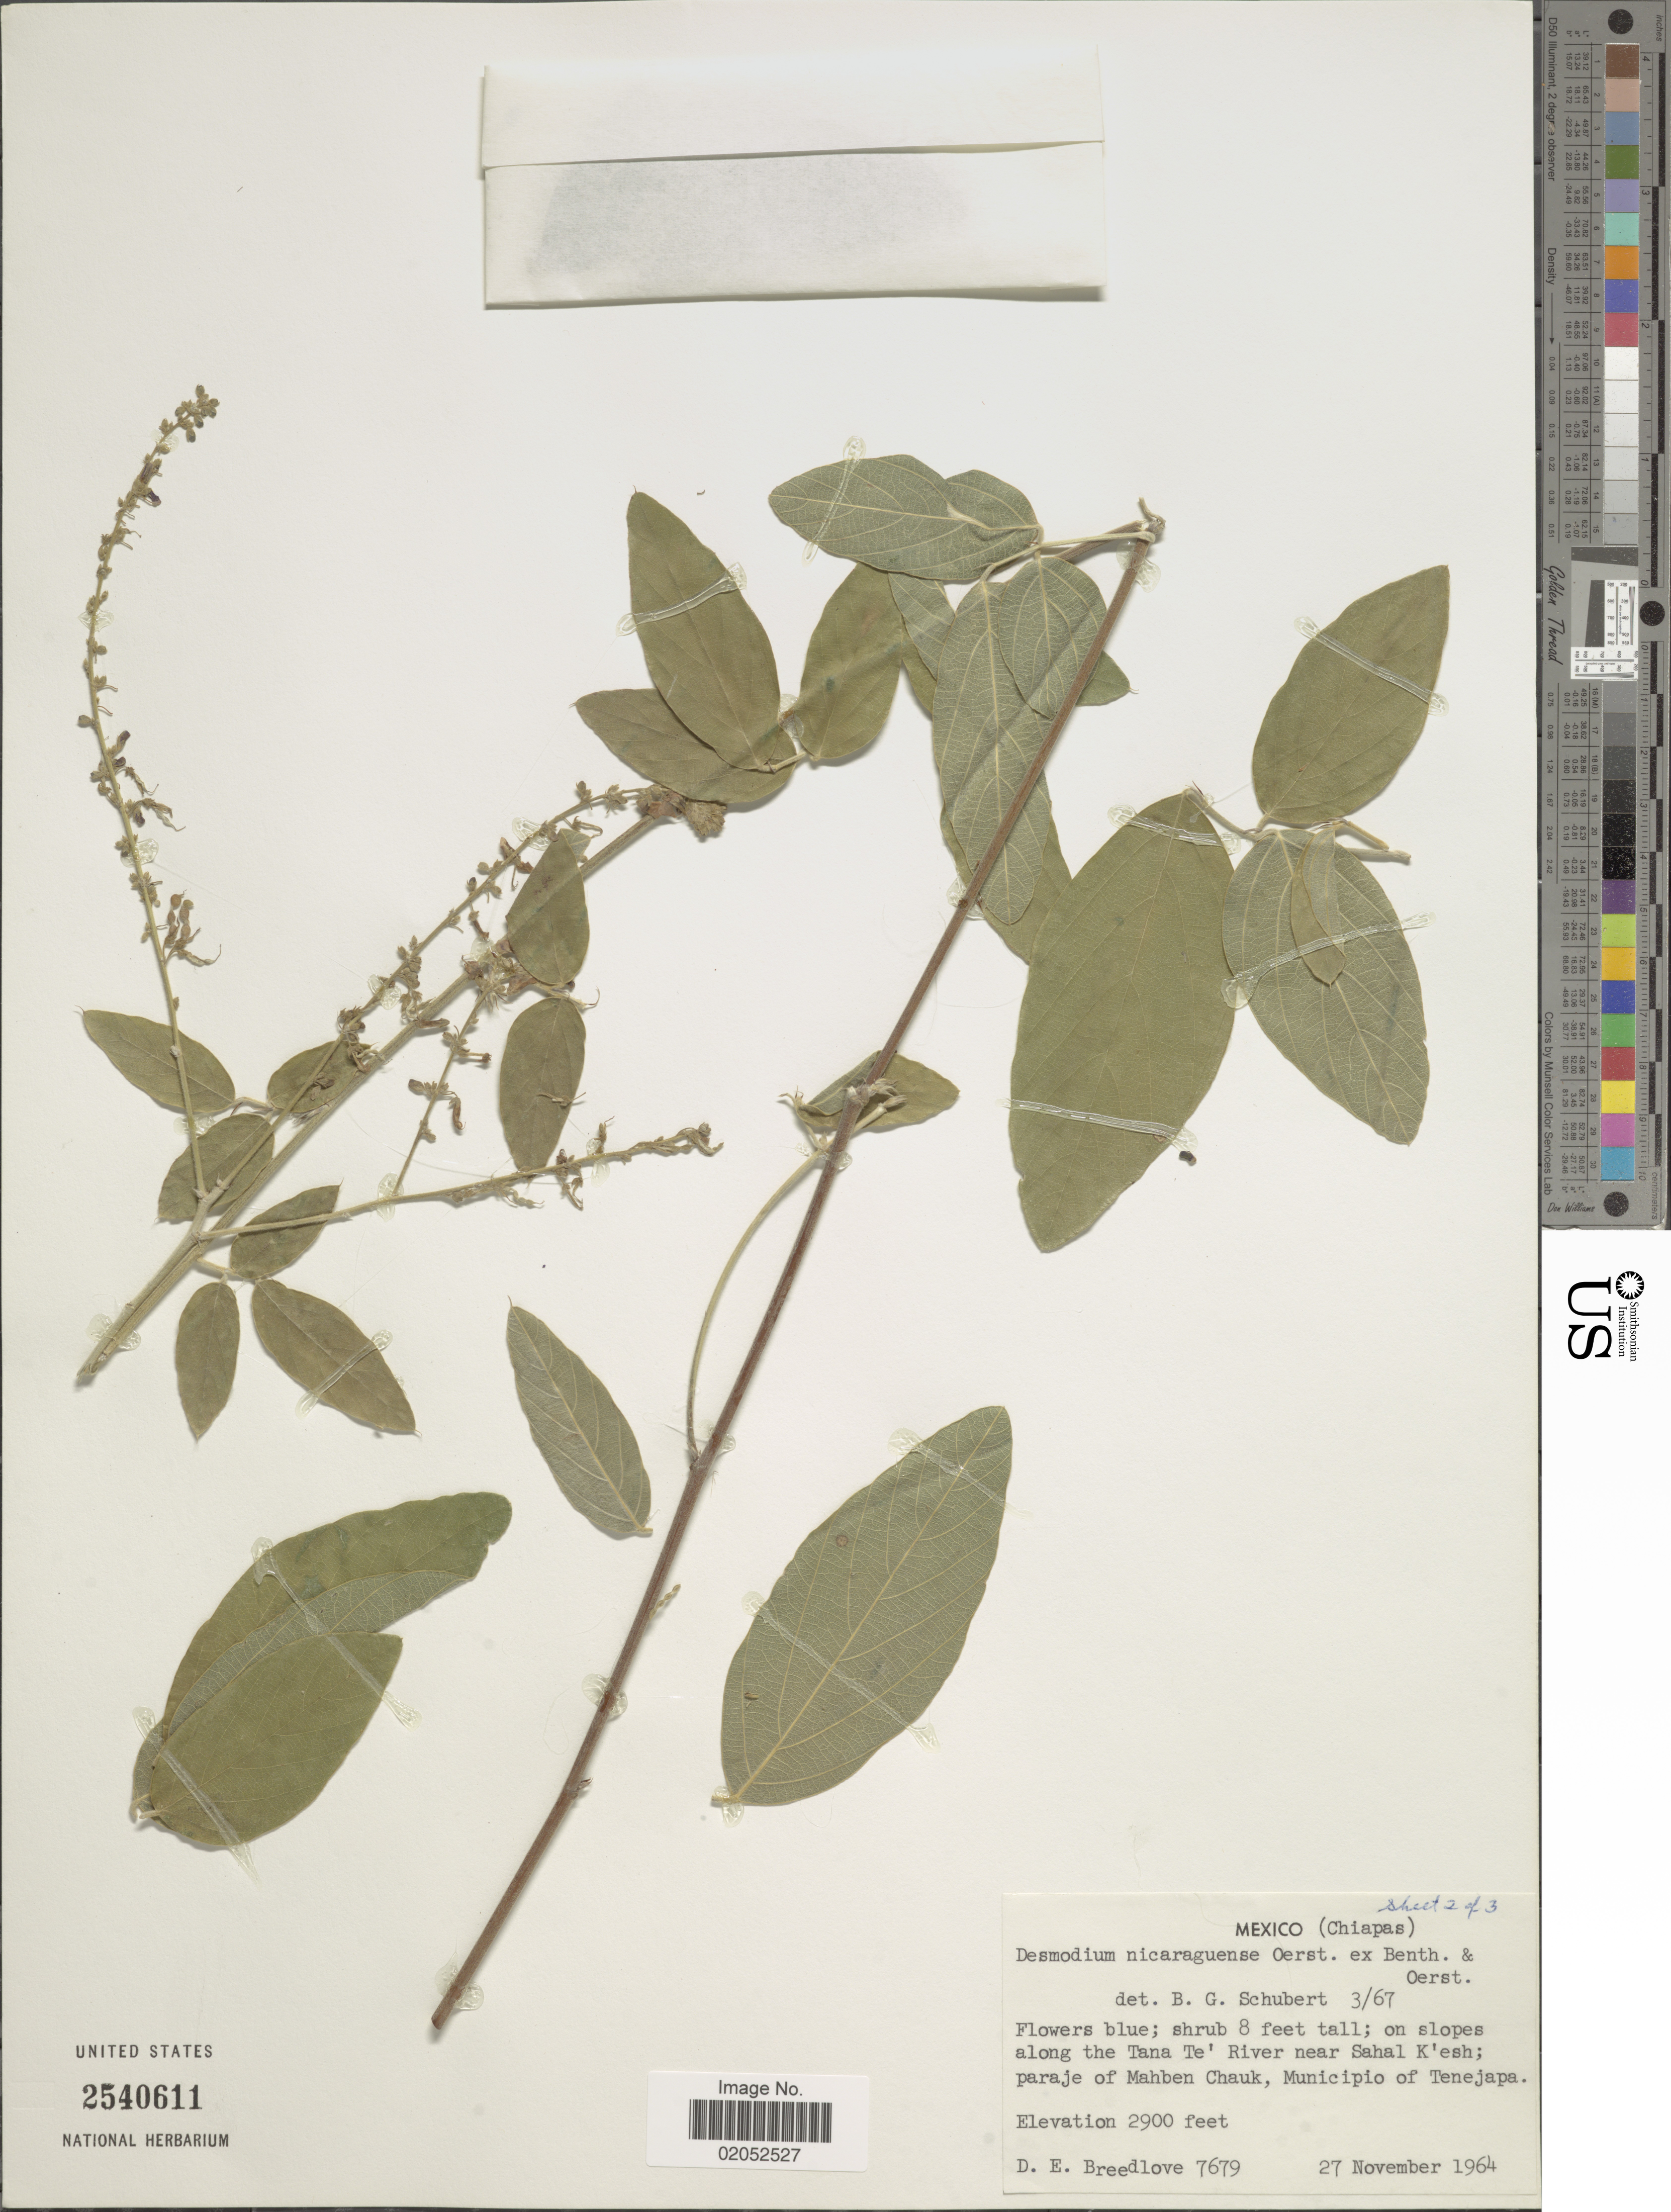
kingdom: Plantae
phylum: Tracheophyta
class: Magnoliopsida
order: Fabales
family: Fabaceae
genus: Desmodium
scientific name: Desmodium nicaraguense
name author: Oerst.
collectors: D. E. Breedlove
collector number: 7679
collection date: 1964-11-27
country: Mexico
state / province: Chiapas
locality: On slopes along the Tana Te' River near Sahal K'esh; paraje of Mahben Chauk, Municipio of Tenejapa.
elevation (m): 884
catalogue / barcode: US 2540611